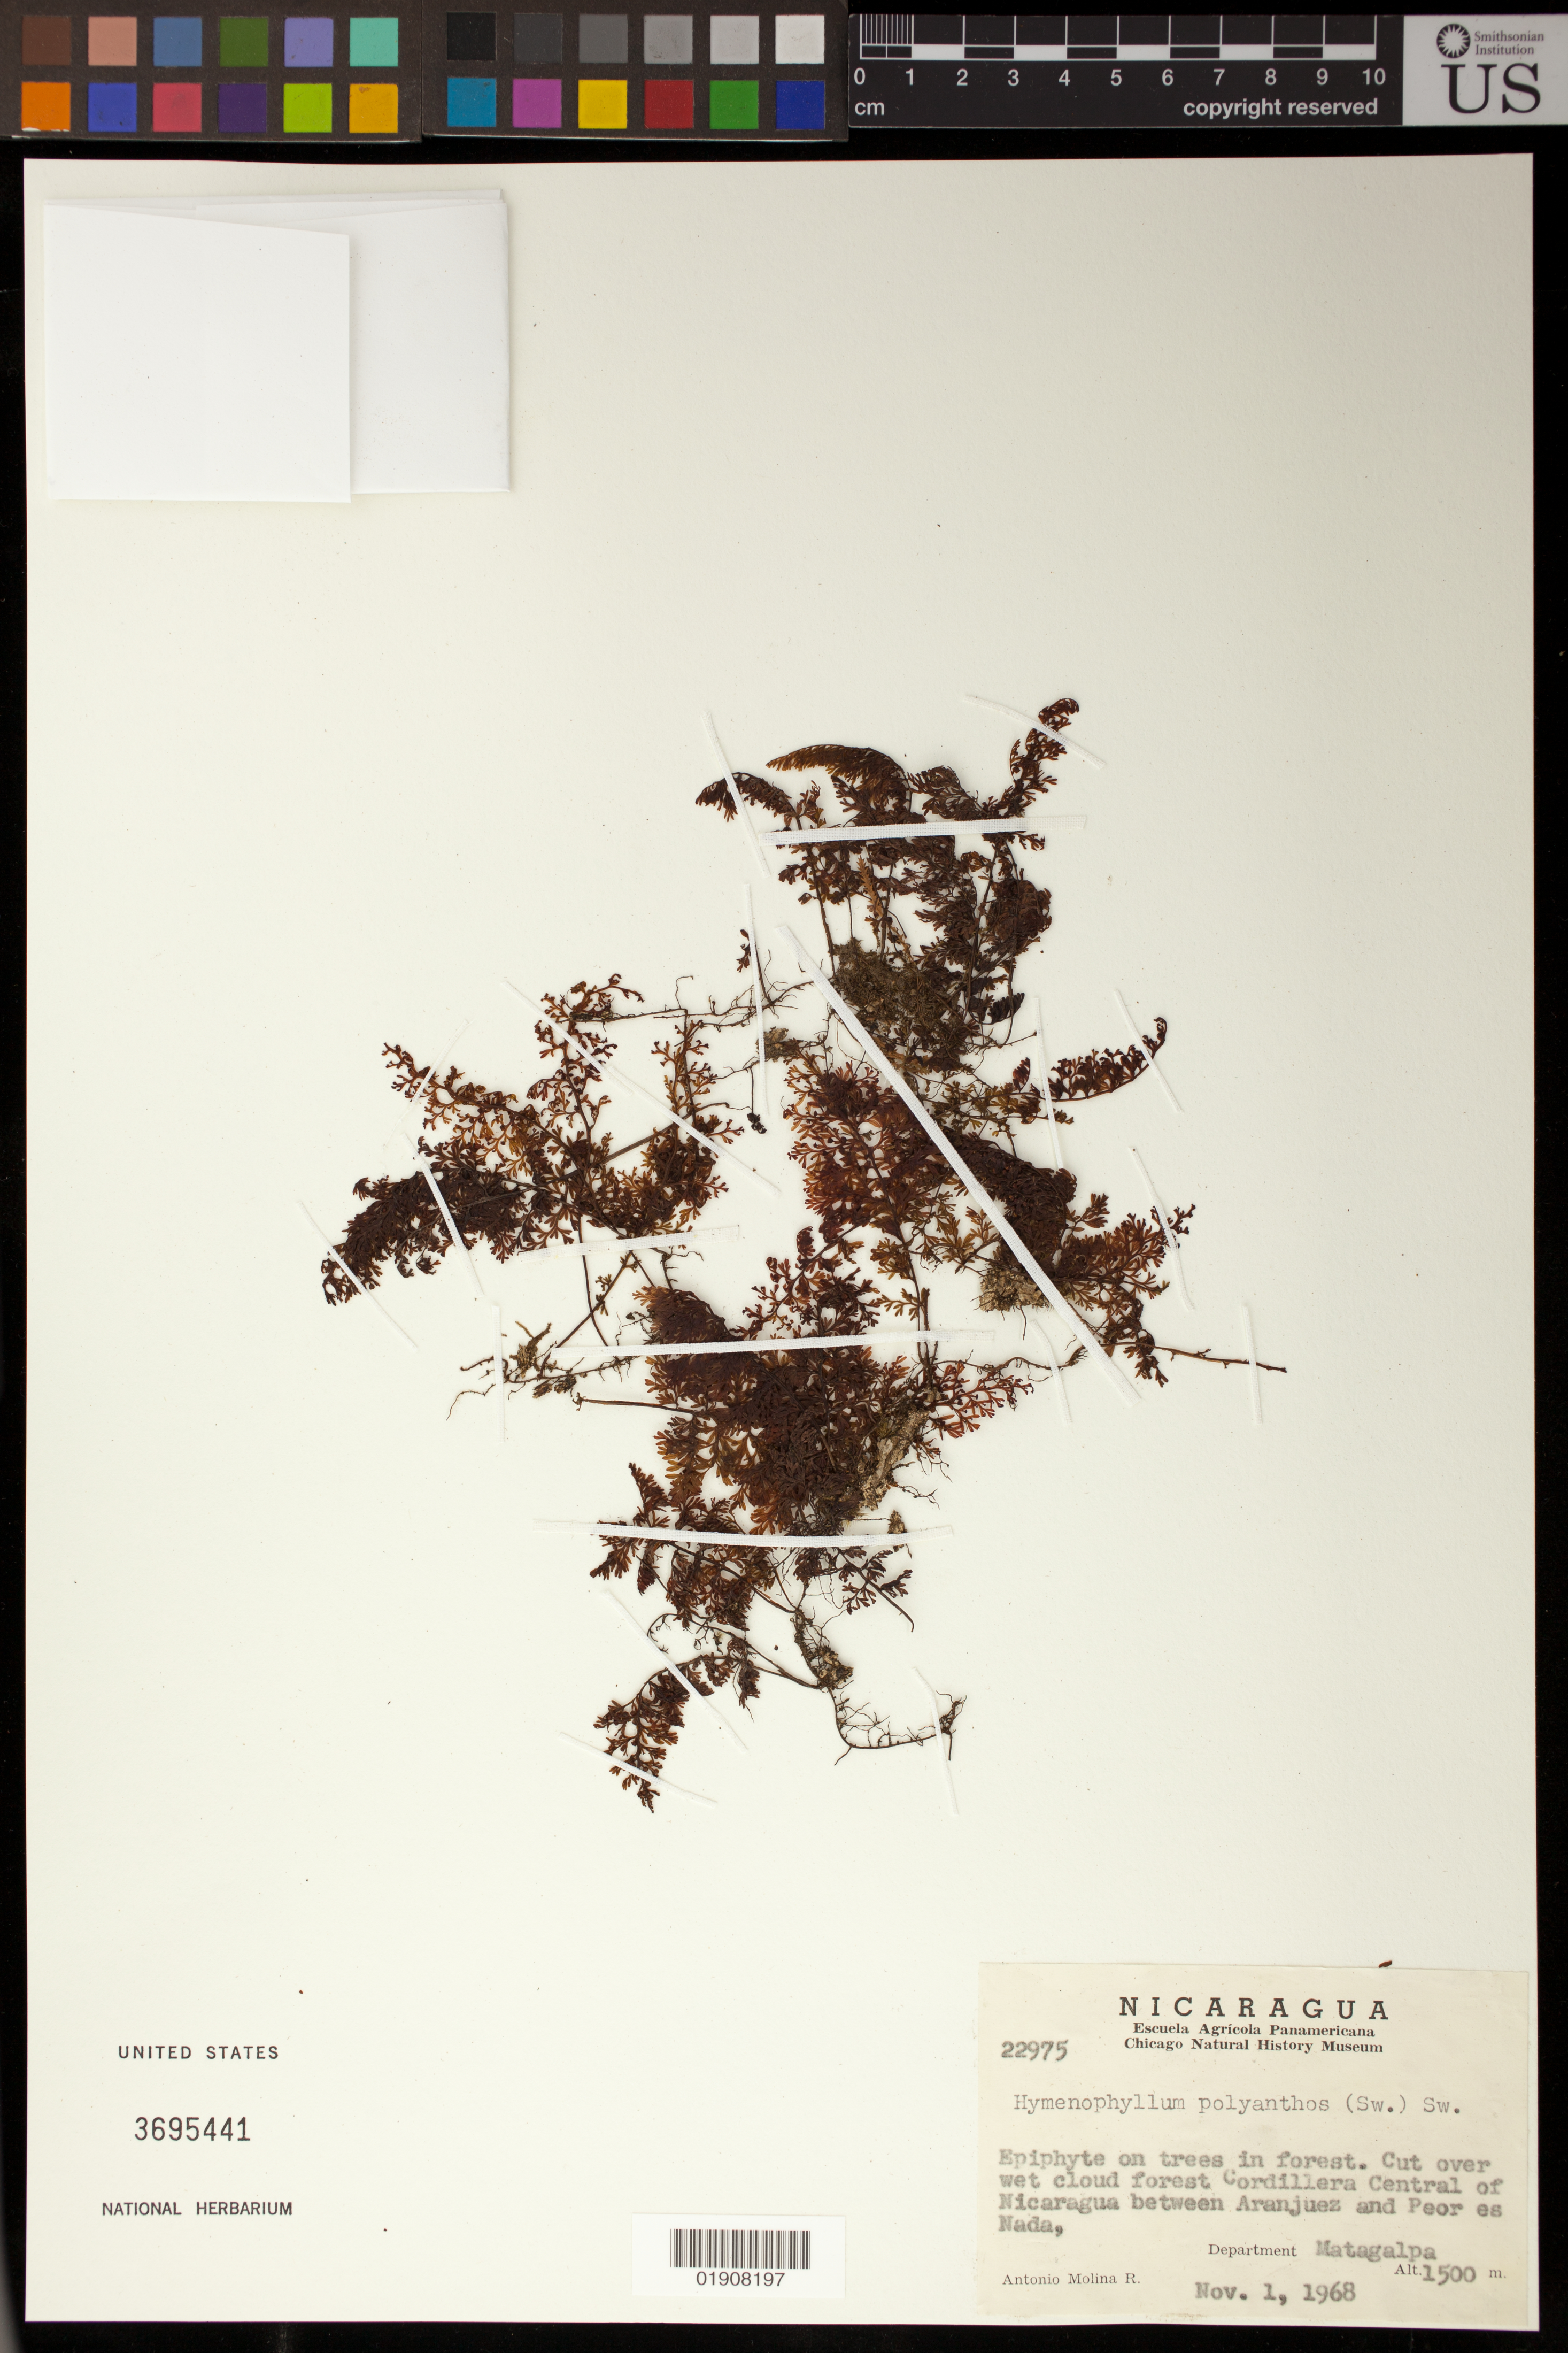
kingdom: Plantae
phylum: Tracheophyta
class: Polypodiopsida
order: Hymenophyllales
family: Hymenophyllaceae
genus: Hymenophyllum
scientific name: Hymenophyllum polyanthos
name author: (Sw.) Sw.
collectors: A. Molina R.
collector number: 22975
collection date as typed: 1 Nov 1968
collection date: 1968-11-01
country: Nicaragua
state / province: Matagalpa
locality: Cordillera Central, between Aranjuez and Peor es Nada.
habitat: Cut over wet cloud forest.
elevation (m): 1500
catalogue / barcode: US 3695441